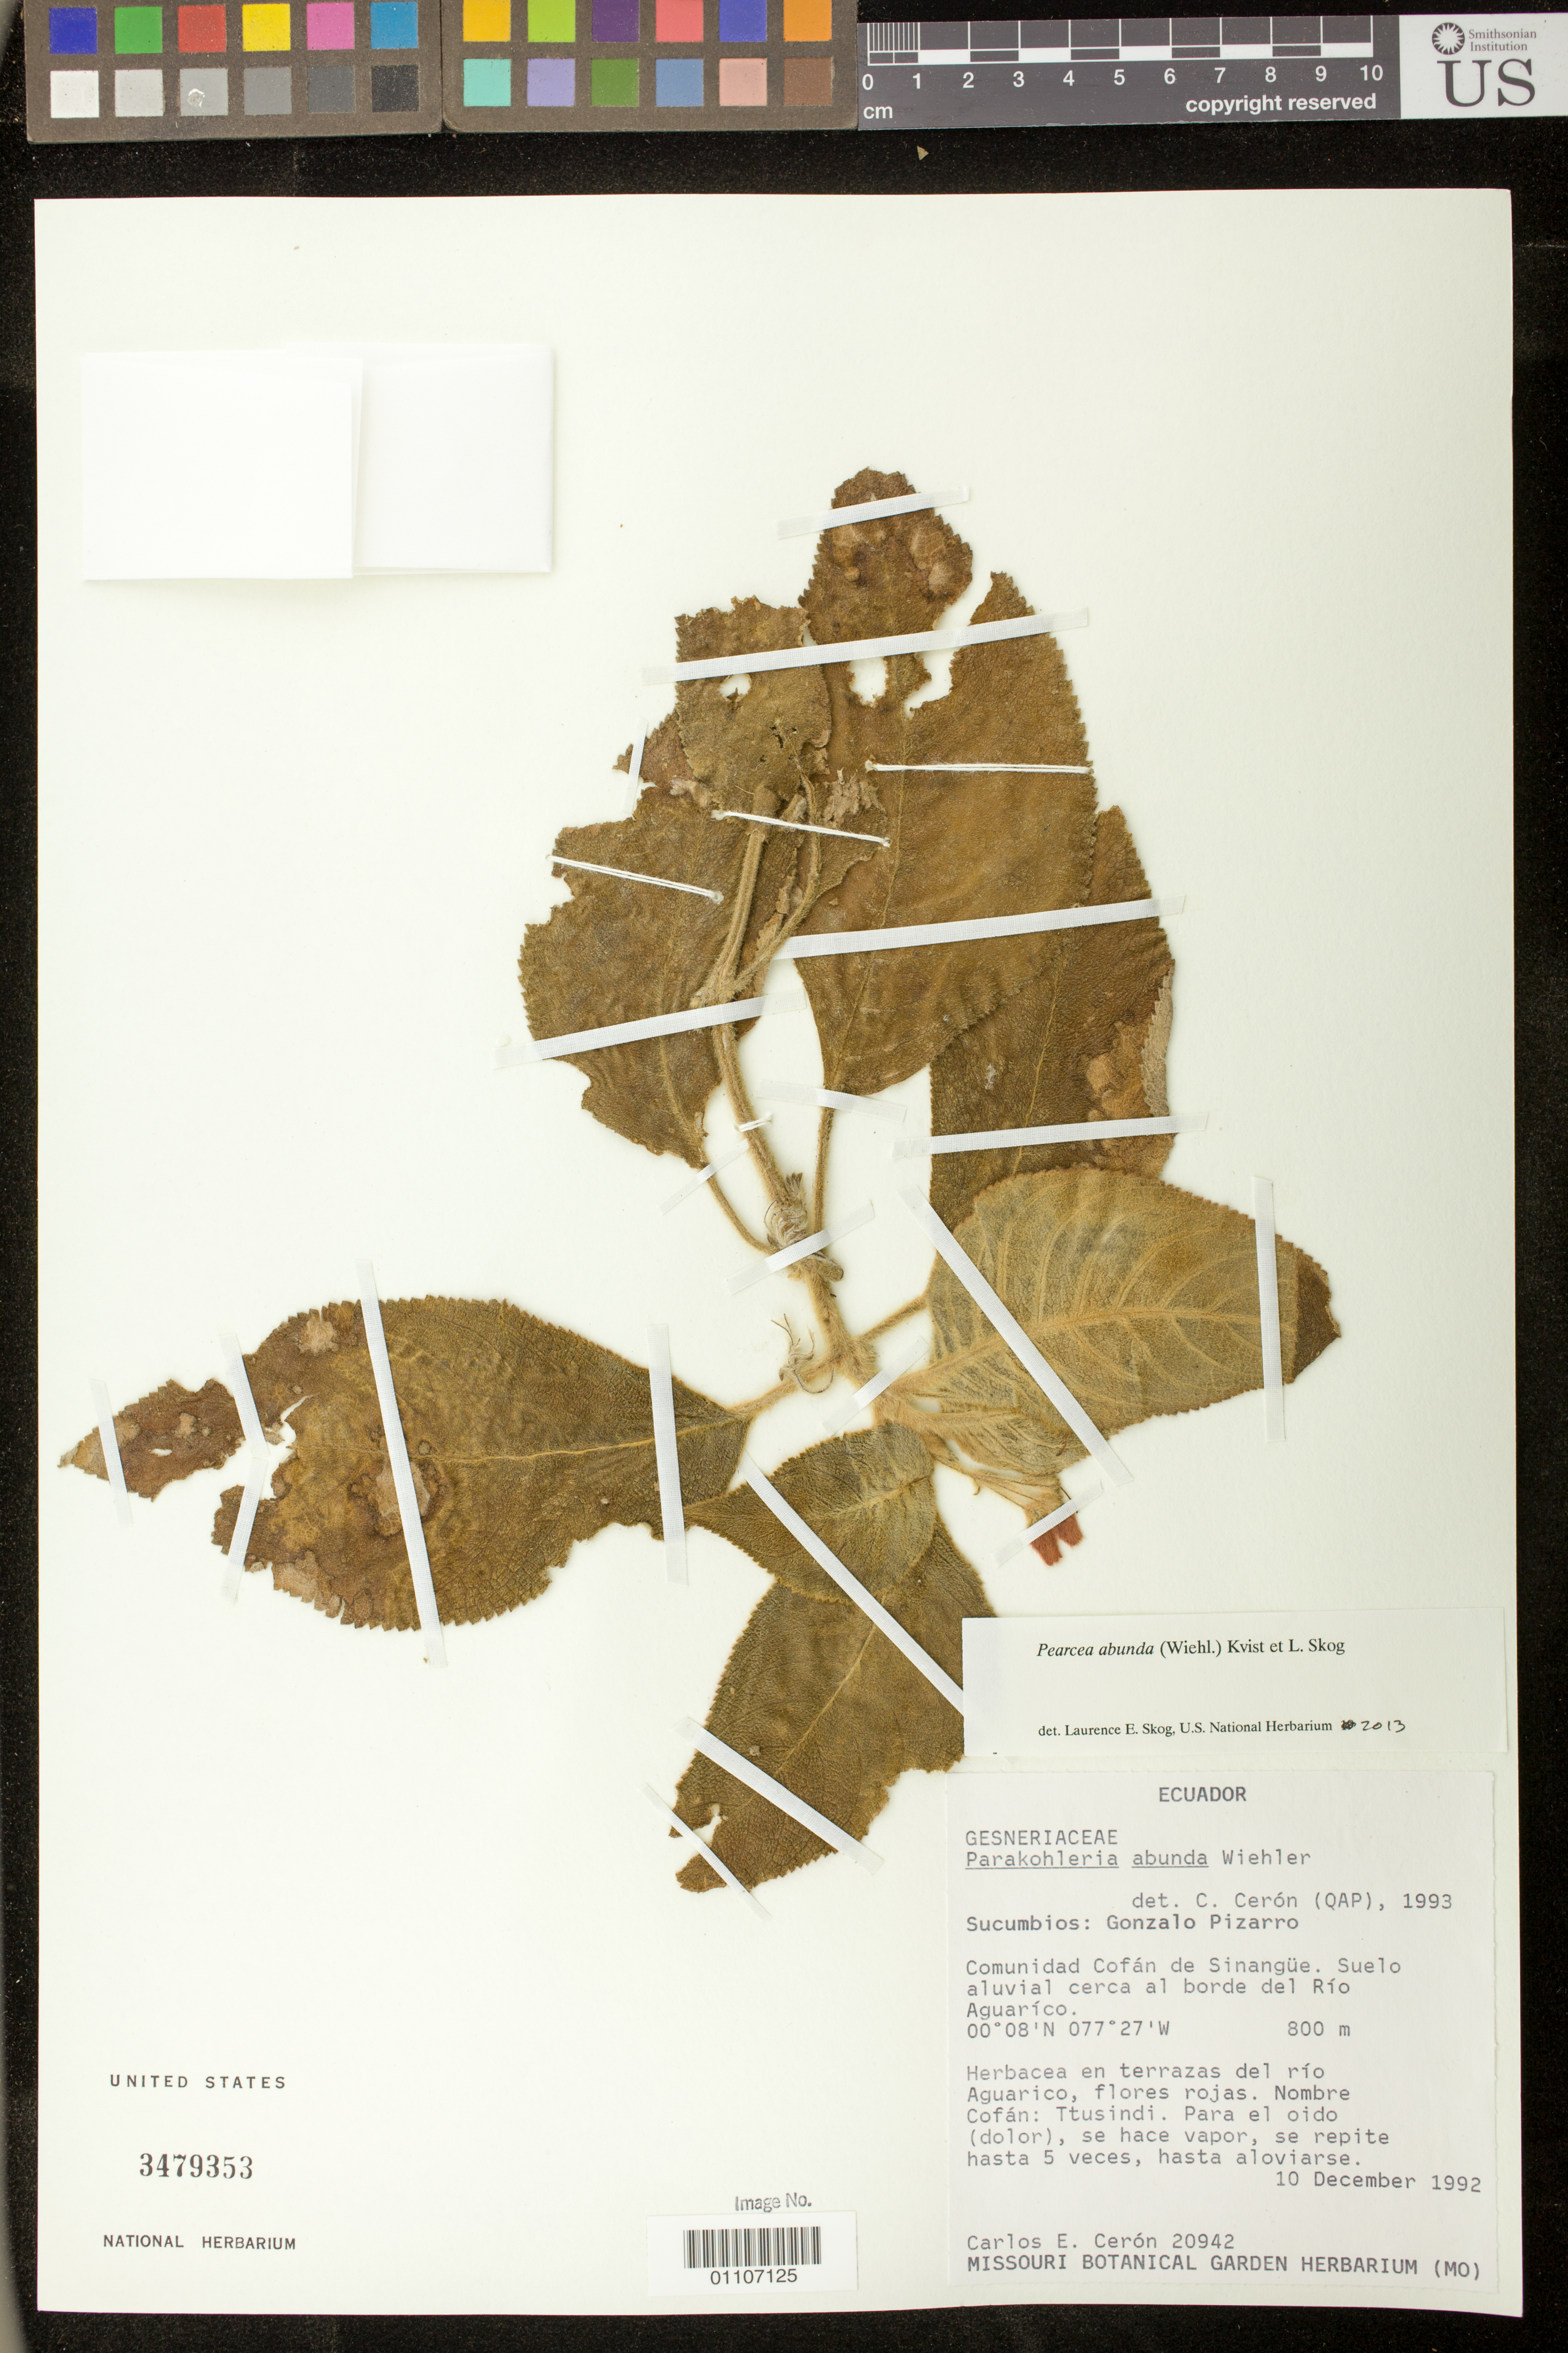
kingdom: Plantae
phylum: Tracheophyta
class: Magnoliopsida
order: Lamiales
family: Gesneriaceae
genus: Pearcea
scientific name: Pearcea abunda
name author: (Wiehler) L.P. Kvist & L.E. Skog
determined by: Skog, Laurence E.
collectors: C. E. Cerón M.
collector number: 20942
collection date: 1992-12-10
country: Ecuador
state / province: Sucumbios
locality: Comunidad Cofan de Sinangue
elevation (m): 800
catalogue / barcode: US 3479353